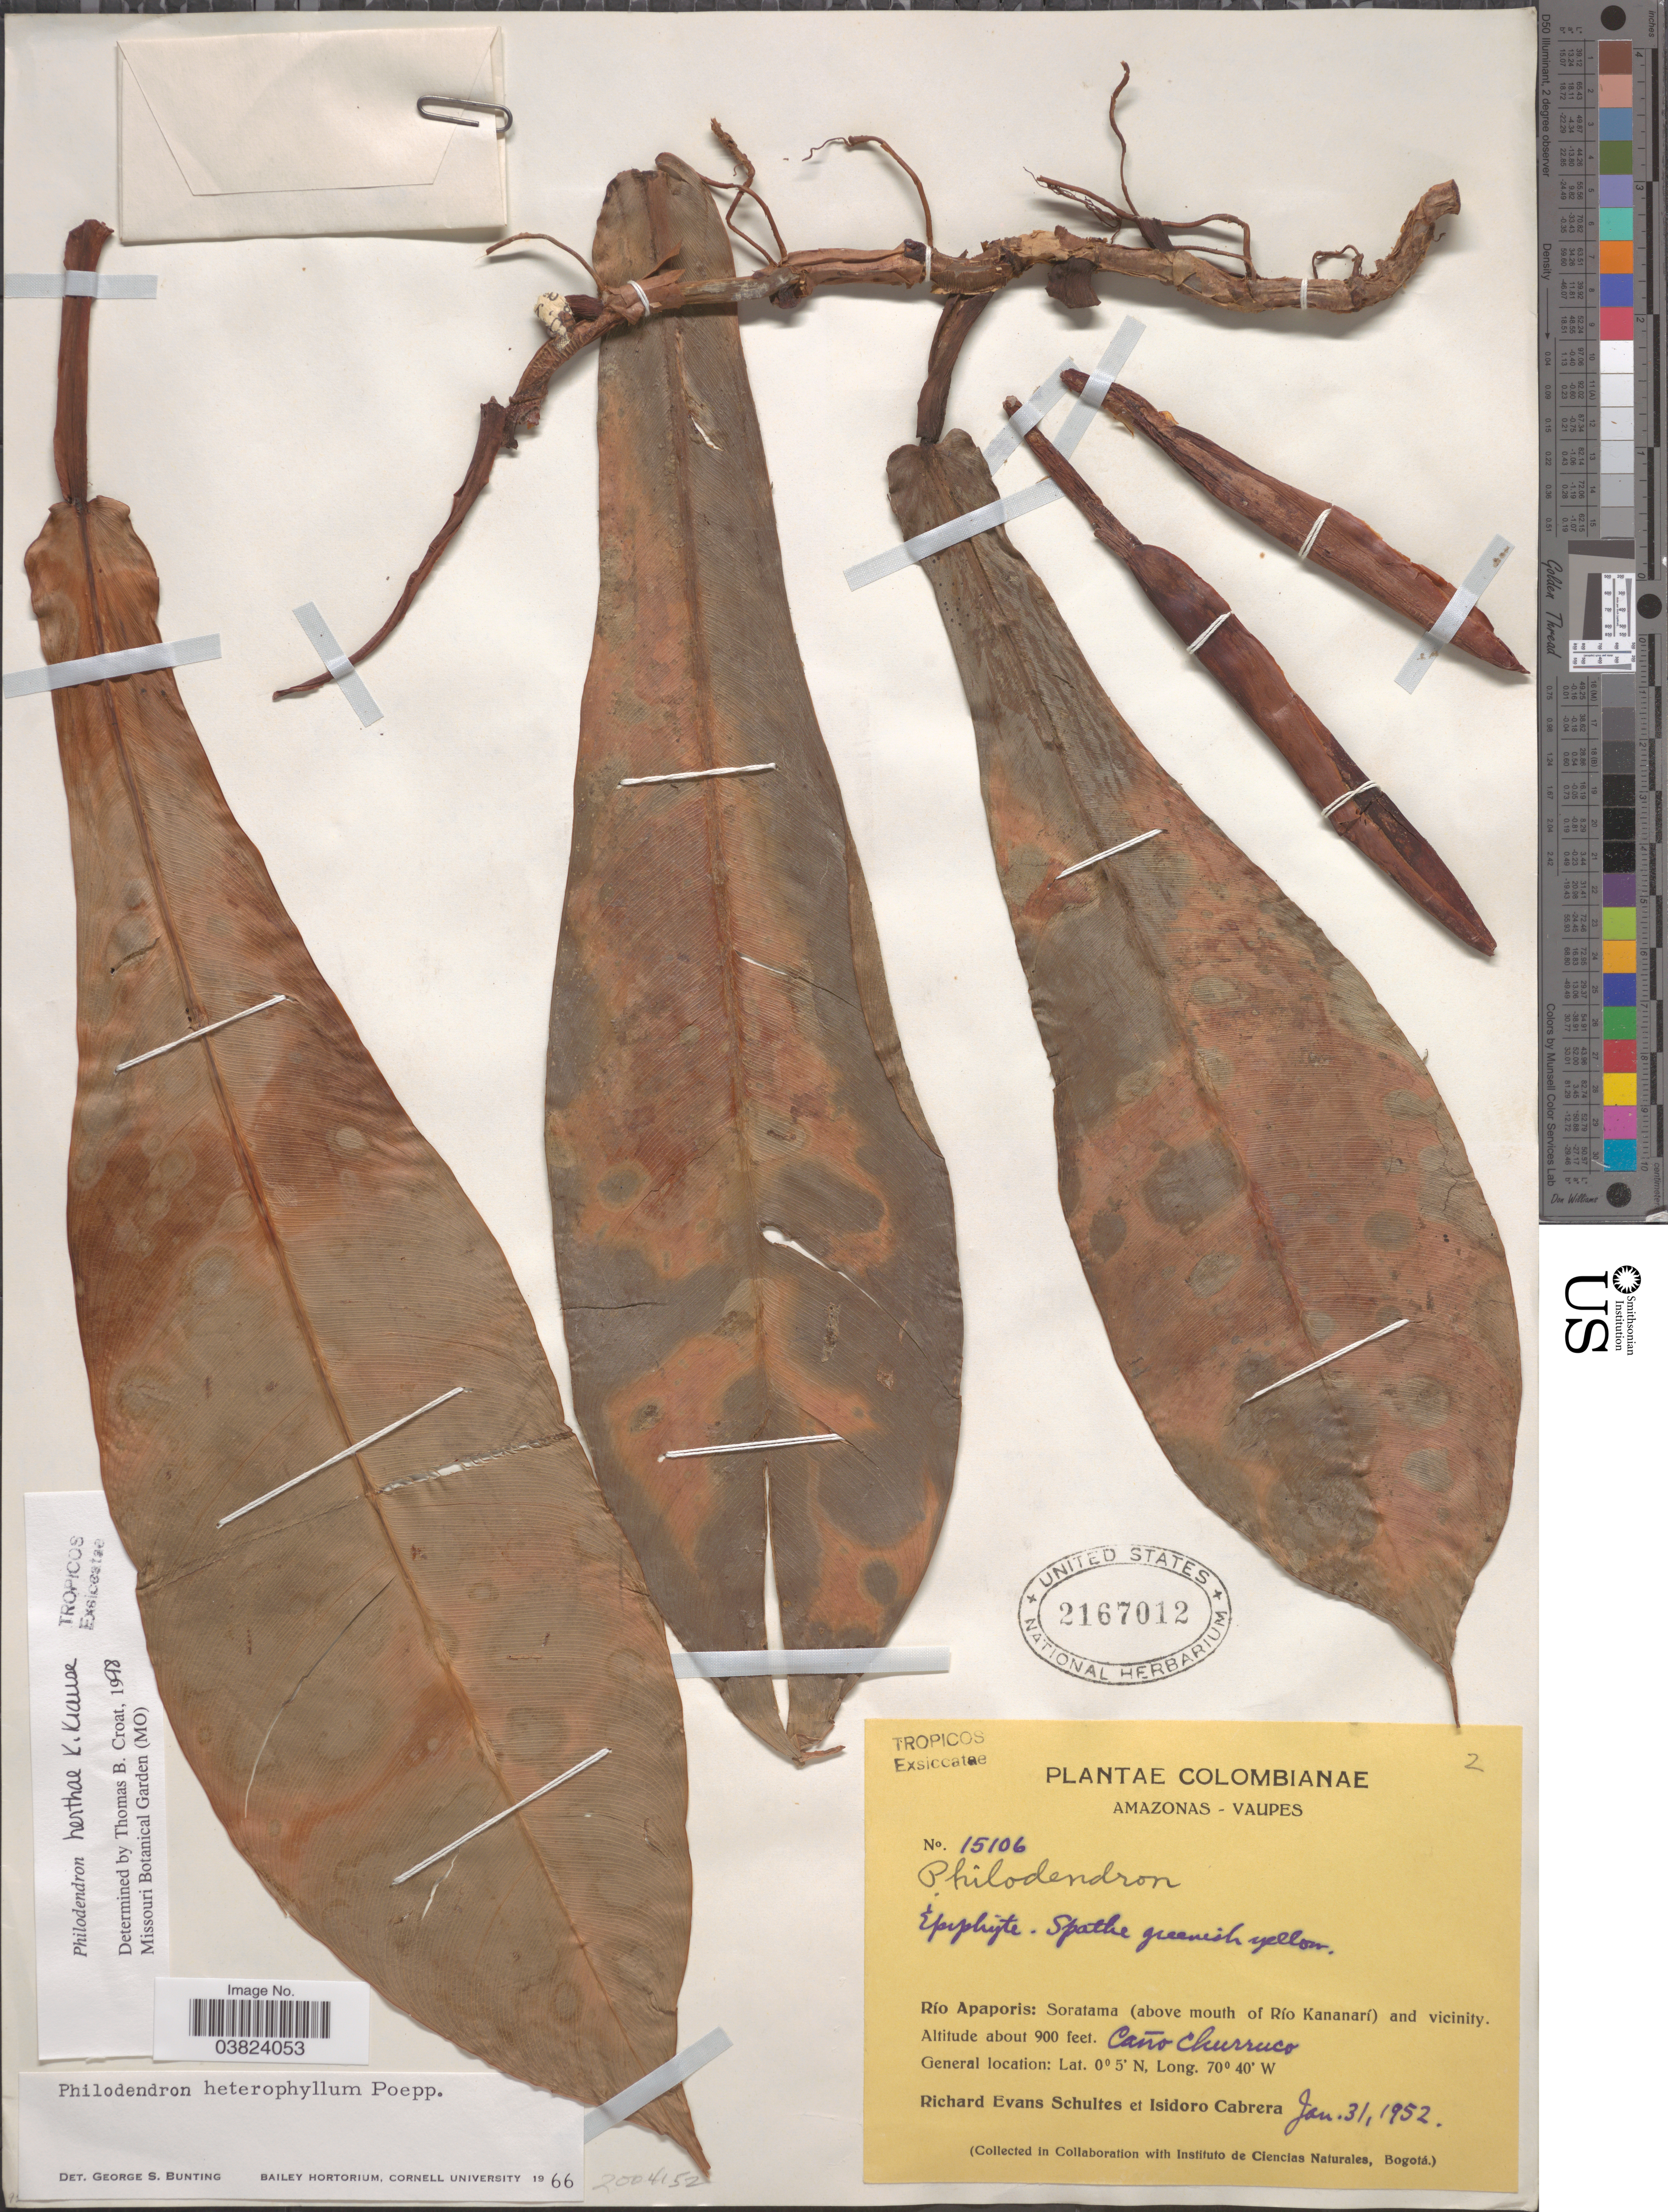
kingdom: Plantae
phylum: Tracheophyta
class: Liliopsida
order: Alismatales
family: Araceae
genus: Philodendron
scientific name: Philodendron herthae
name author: K. Krause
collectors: R. E. Schultes & I. Cabrera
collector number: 15106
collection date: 1952-01-31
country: Colombia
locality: Amazonas- Vaupes. Río Apaporis: Soratama (above mouth of río Kananarí) and vicinity. Caño Churruco.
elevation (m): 274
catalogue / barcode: US 2167012